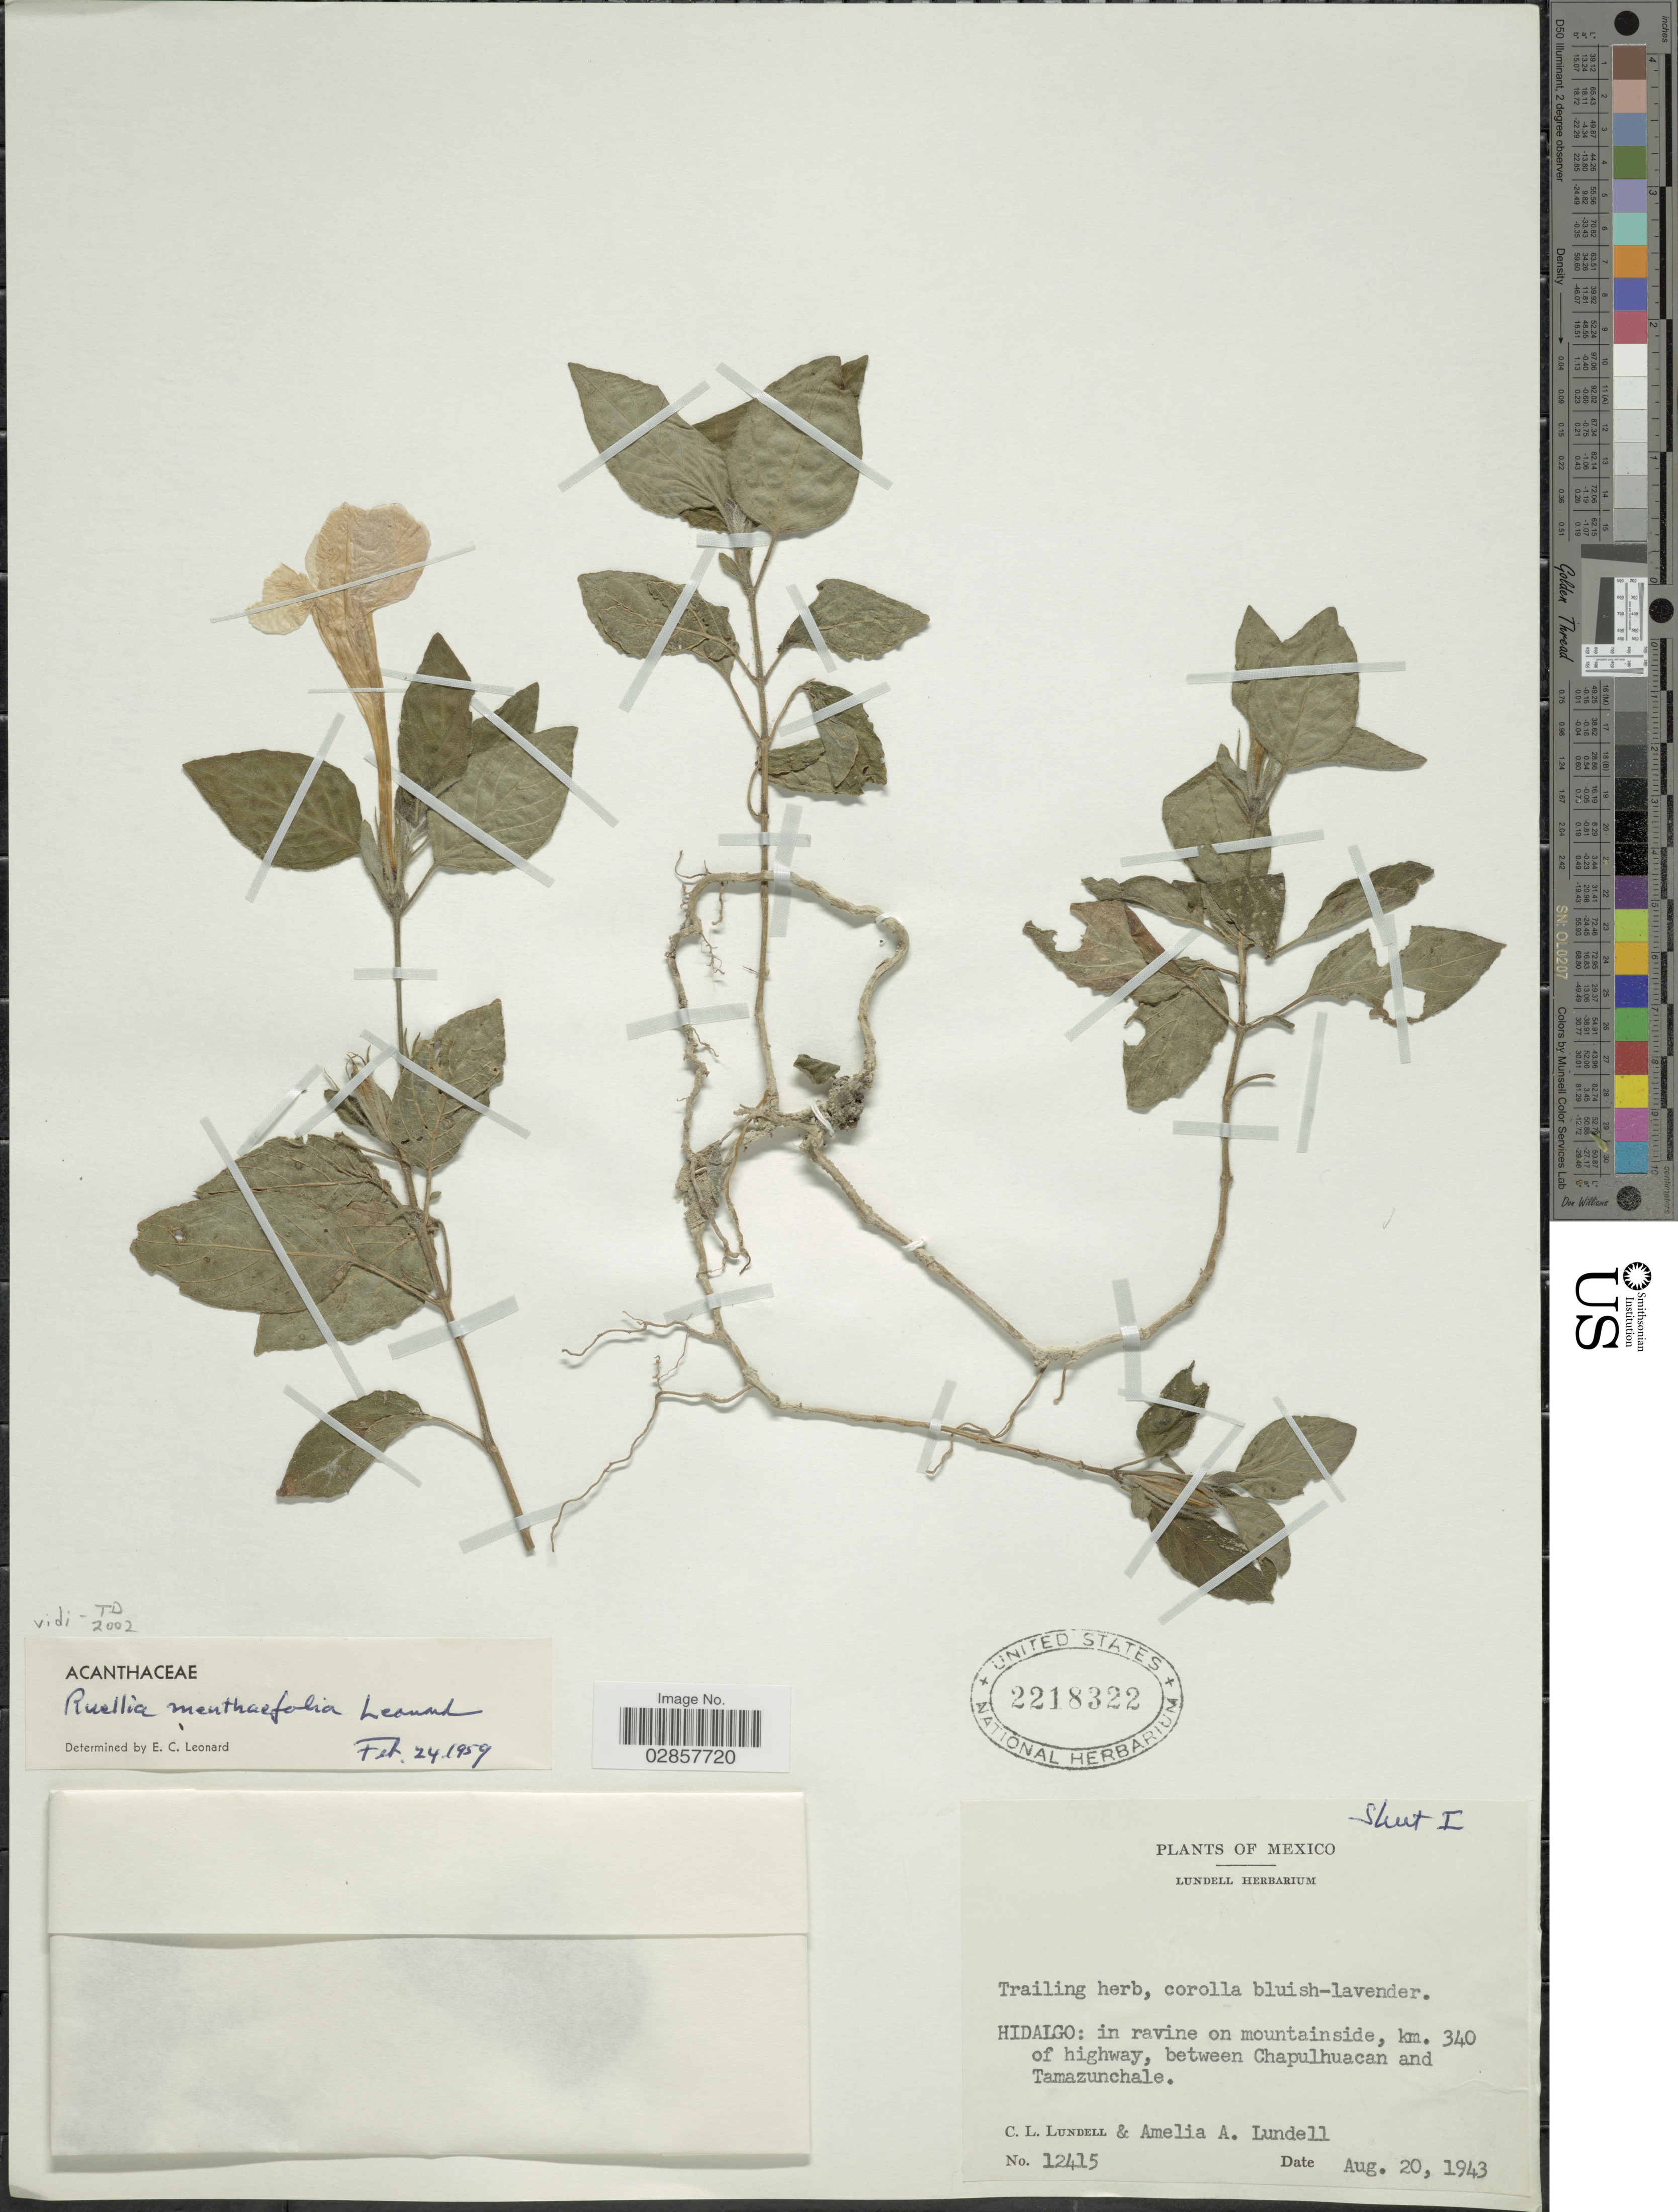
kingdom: Plantae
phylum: Tracheophyta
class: Magnoliopsida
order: Lamiales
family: Acanthaceae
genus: Ruellia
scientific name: Ruellia menthifolia Leonard sp. nov. ined.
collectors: C. L. Lundell & A. A. Lundell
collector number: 12415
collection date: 1943-08-20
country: Mexico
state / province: Hidalgo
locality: In ravine on mountainside, km. 340 of highway, between Chapulhuacan and Tamazunchale.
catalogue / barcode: US 2218322